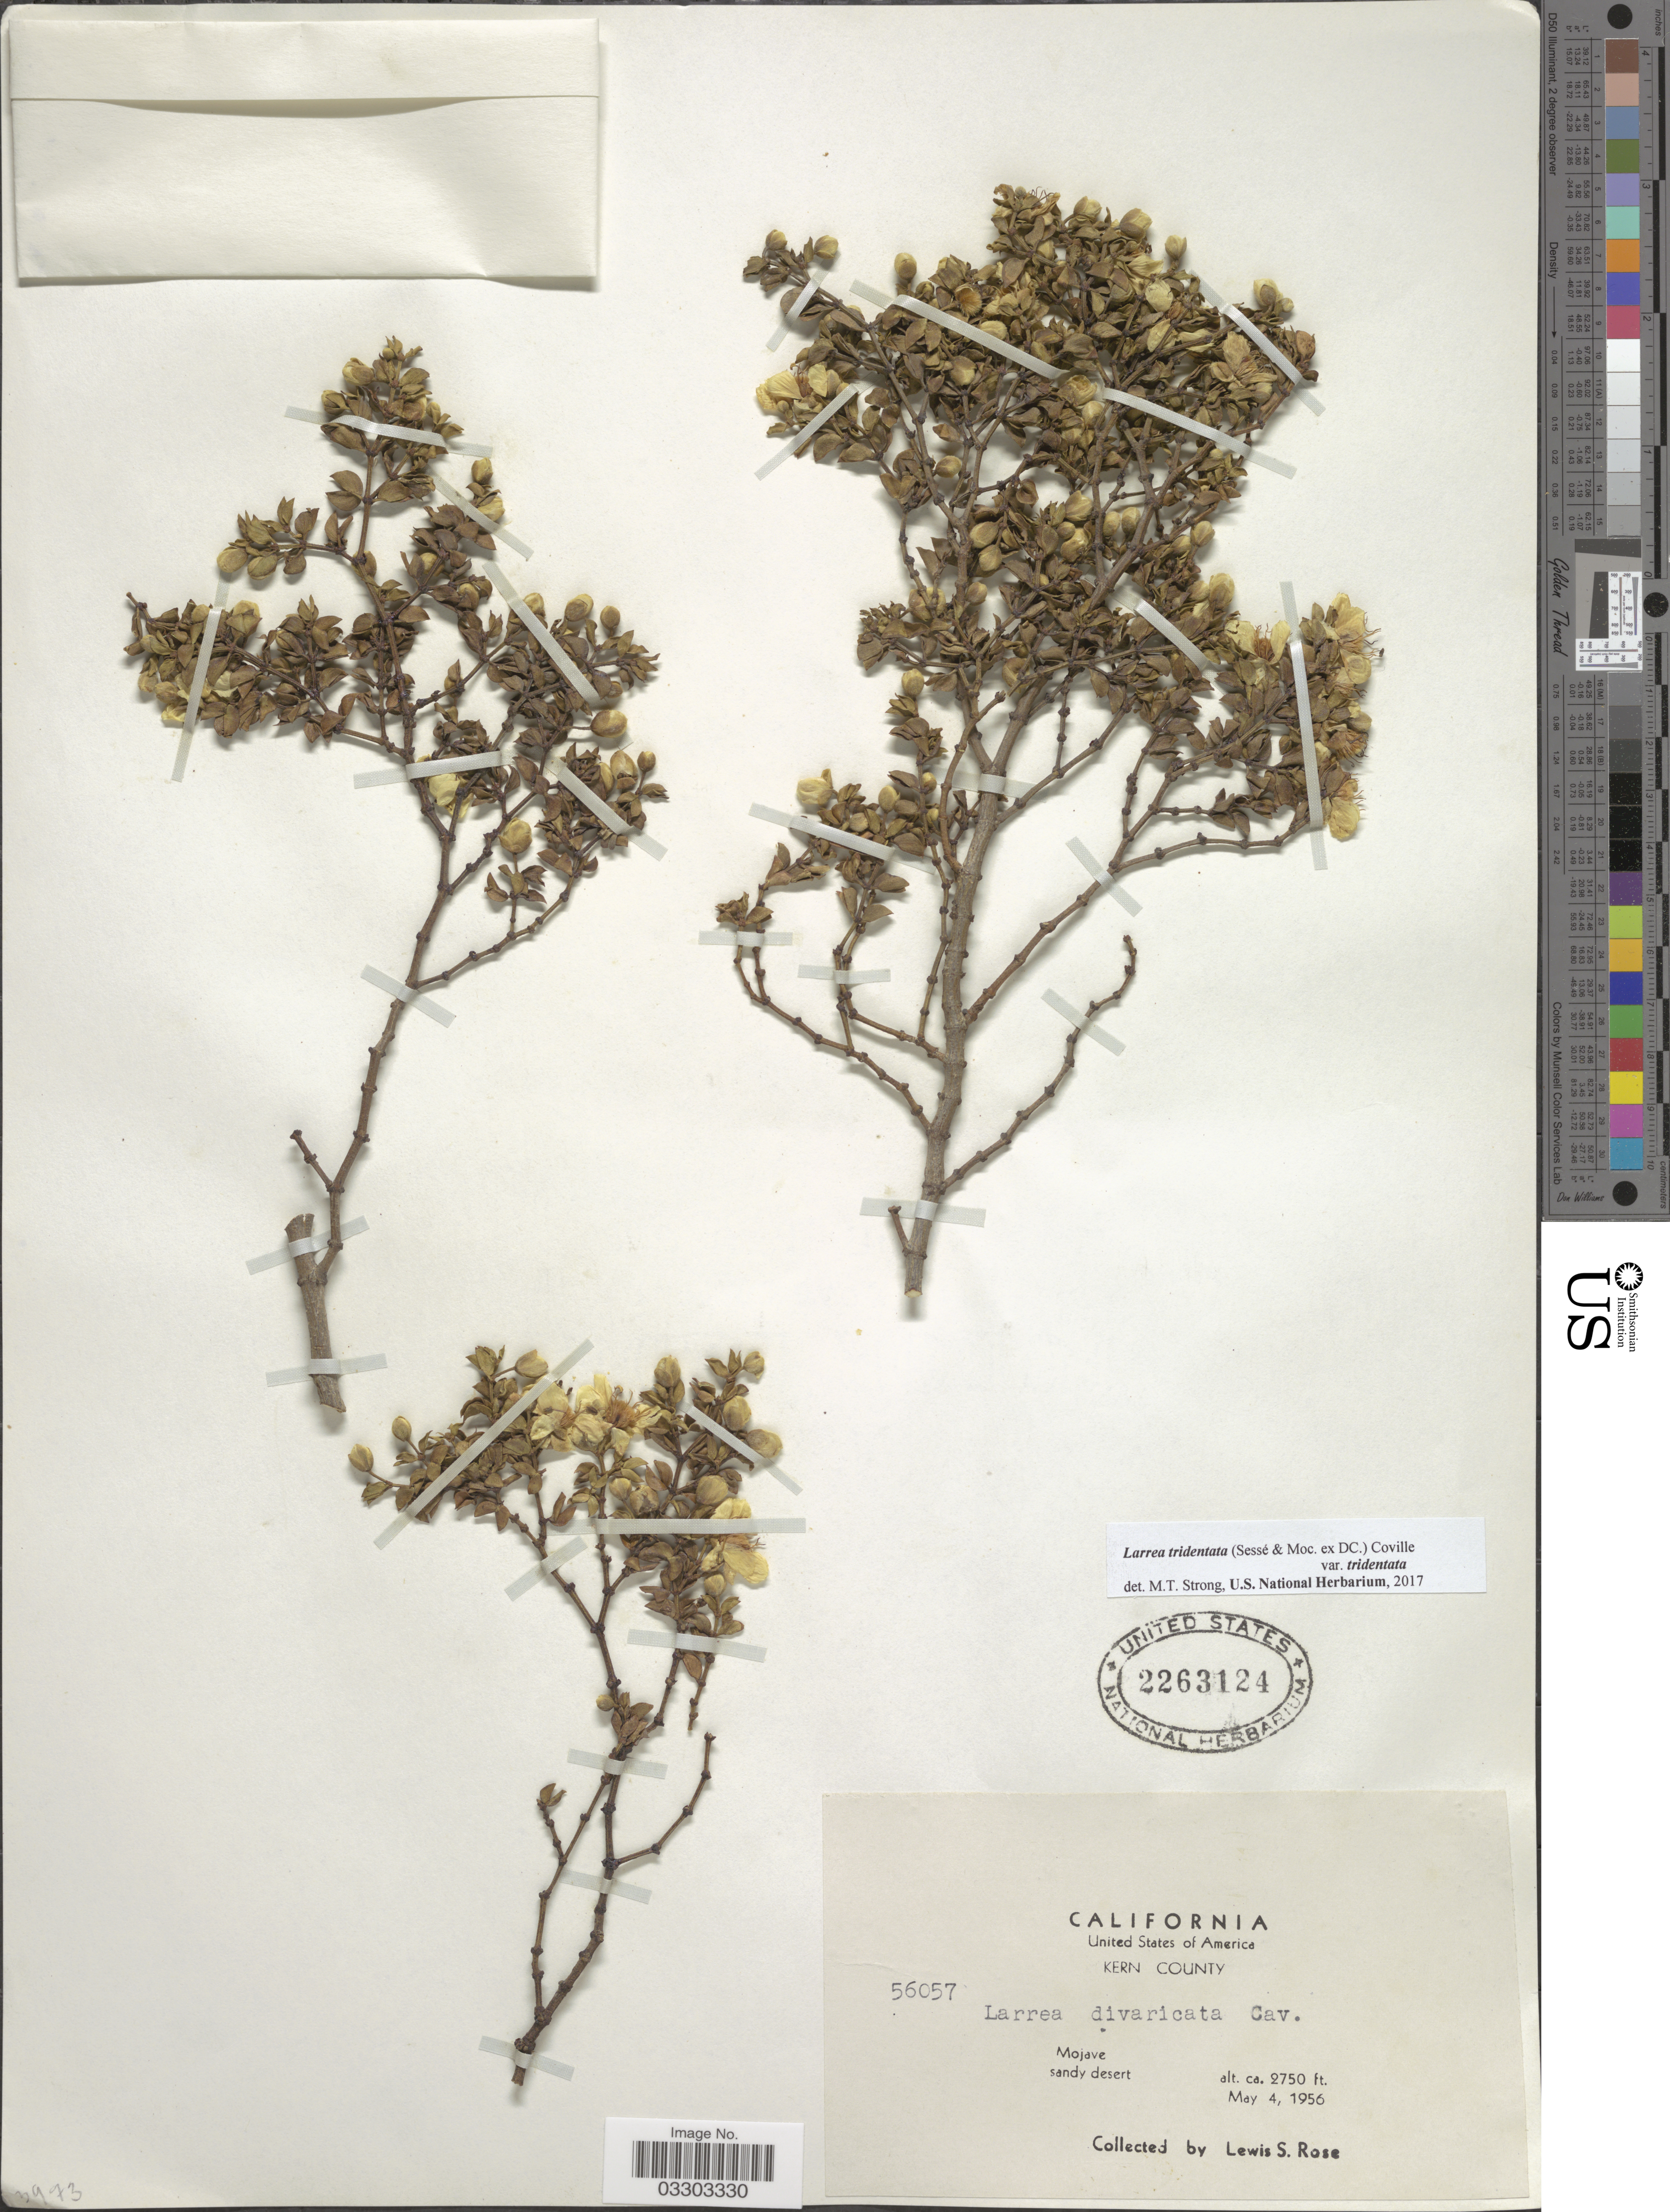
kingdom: Plantae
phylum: Tracheophyta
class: Magnoliopsida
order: Zygophyllales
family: Zygophyllaceae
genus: Larrea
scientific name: Larrea tridentata var. tridentata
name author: (Sessé & Moc. ex DC.) Coville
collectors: L. S. Rose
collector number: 56057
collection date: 1956-05-04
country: United States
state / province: California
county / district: Kern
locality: Kern County. Mojave.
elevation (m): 838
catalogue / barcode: US 2263124